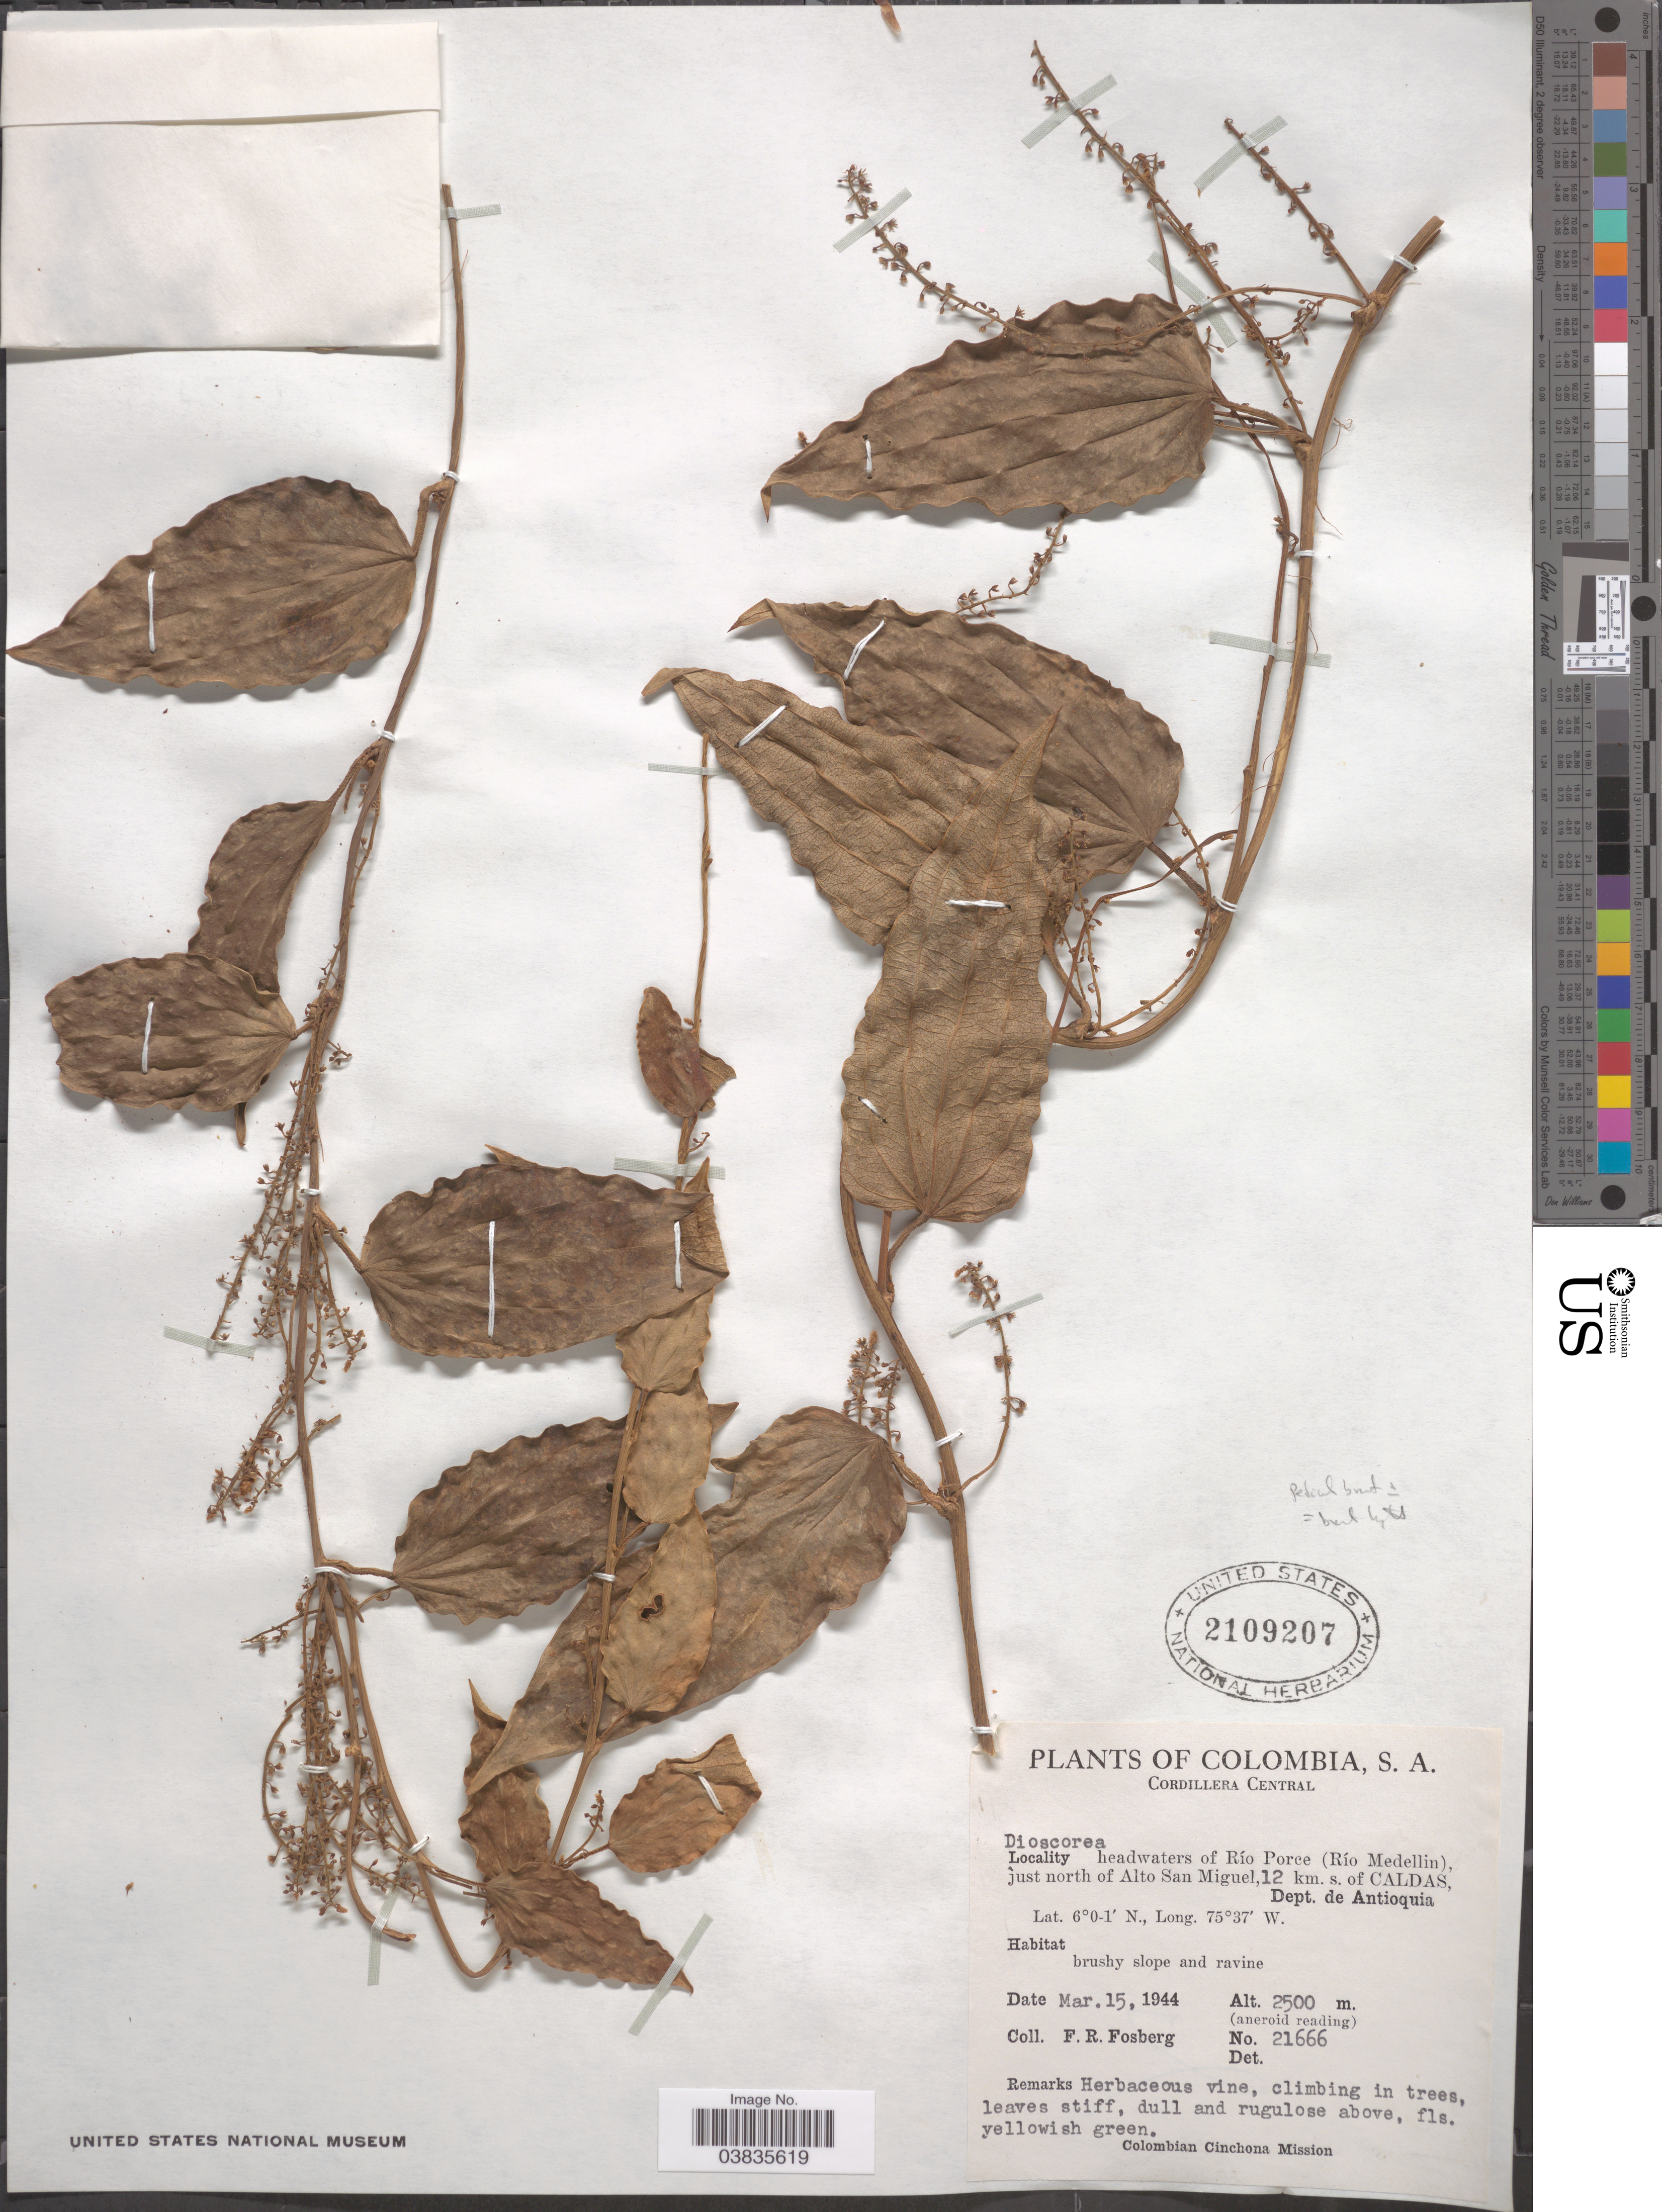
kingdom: Plantae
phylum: Tracheophyta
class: Liliopsida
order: Dioscoreales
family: Dioscoreaceae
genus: Dioscorea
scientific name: Dioscorea sp.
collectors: F. R. Fosberg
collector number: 21666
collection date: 1944-03-15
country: Colombia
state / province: Antioquia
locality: Cordillera Central. Headwaters of Río Porce (Río Medellin), just north of Alto San Miguel,12 km. s. of Caldas, Dept. de Antioquia.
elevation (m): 2500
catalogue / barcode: US 2109207